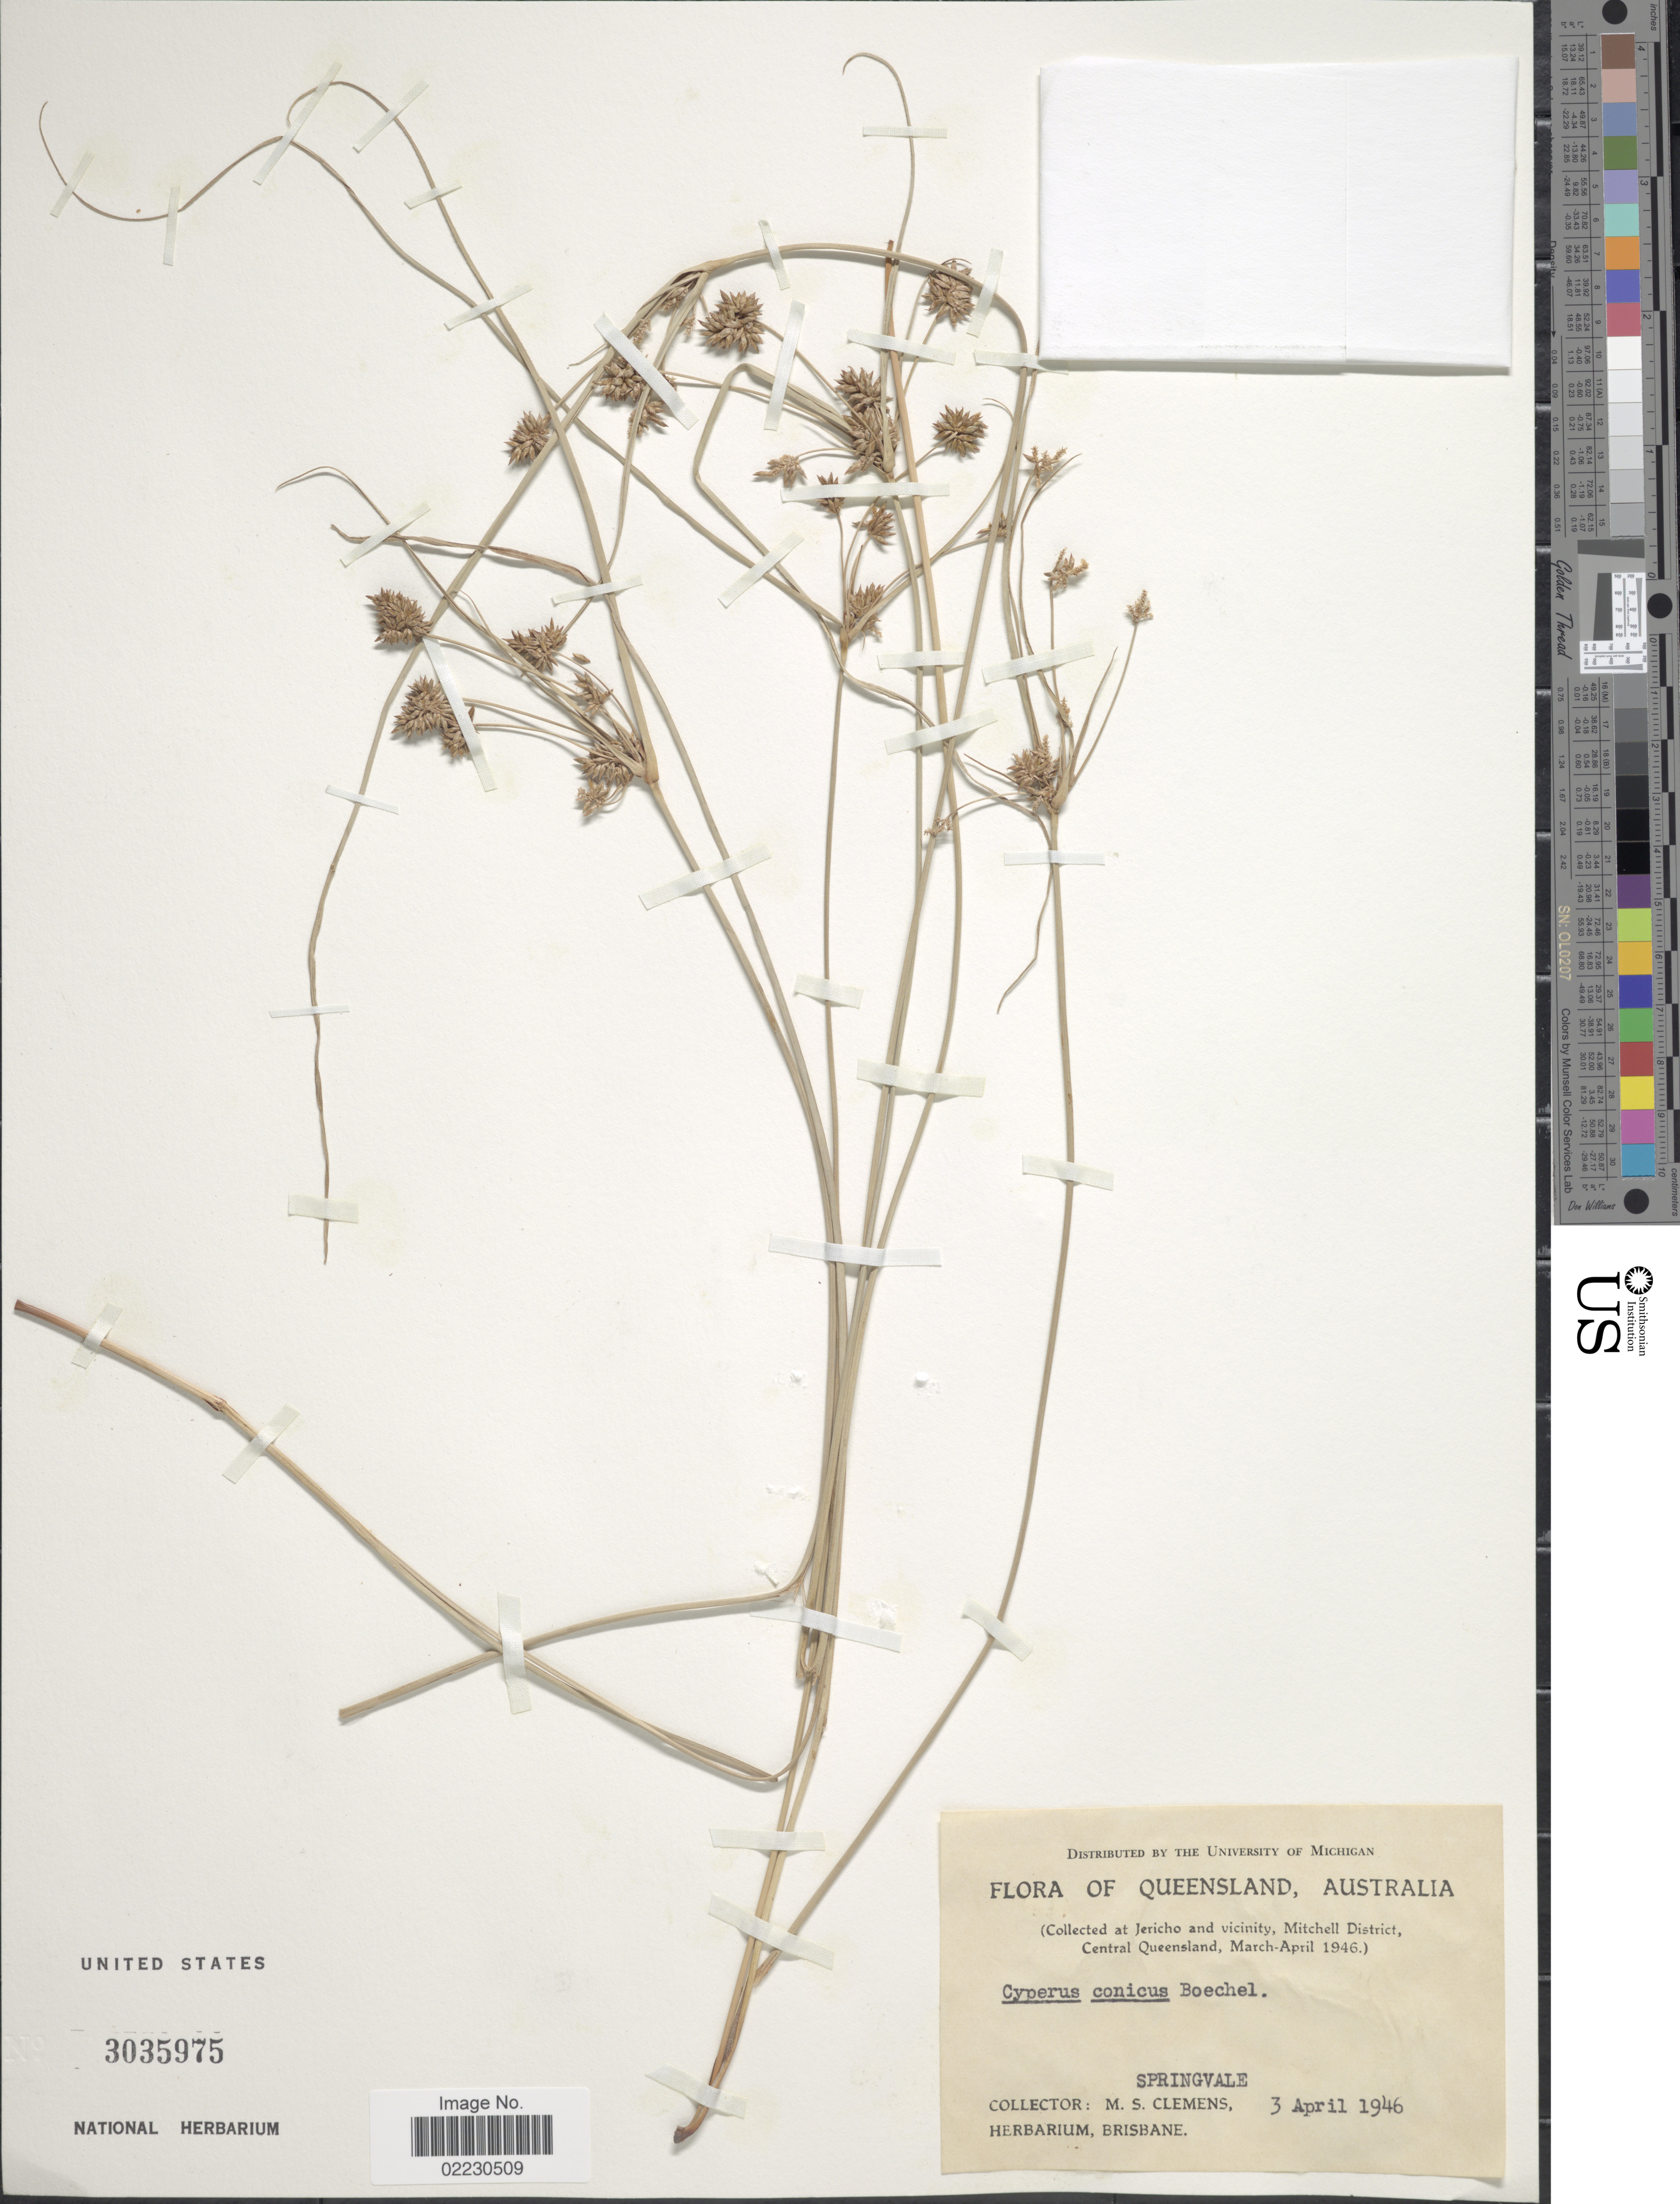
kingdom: Plantae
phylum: Tracheophyta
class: Liliopsida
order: Poales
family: Cyperaceae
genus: Cyperus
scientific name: Cyperus concinnus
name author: R. Br.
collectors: M. S. Clemens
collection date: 1946-04-03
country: Australia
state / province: Queensland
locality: Jericho and vicinity, Mitchell District, Central Queensland, Springvale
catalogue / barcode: US 3035975